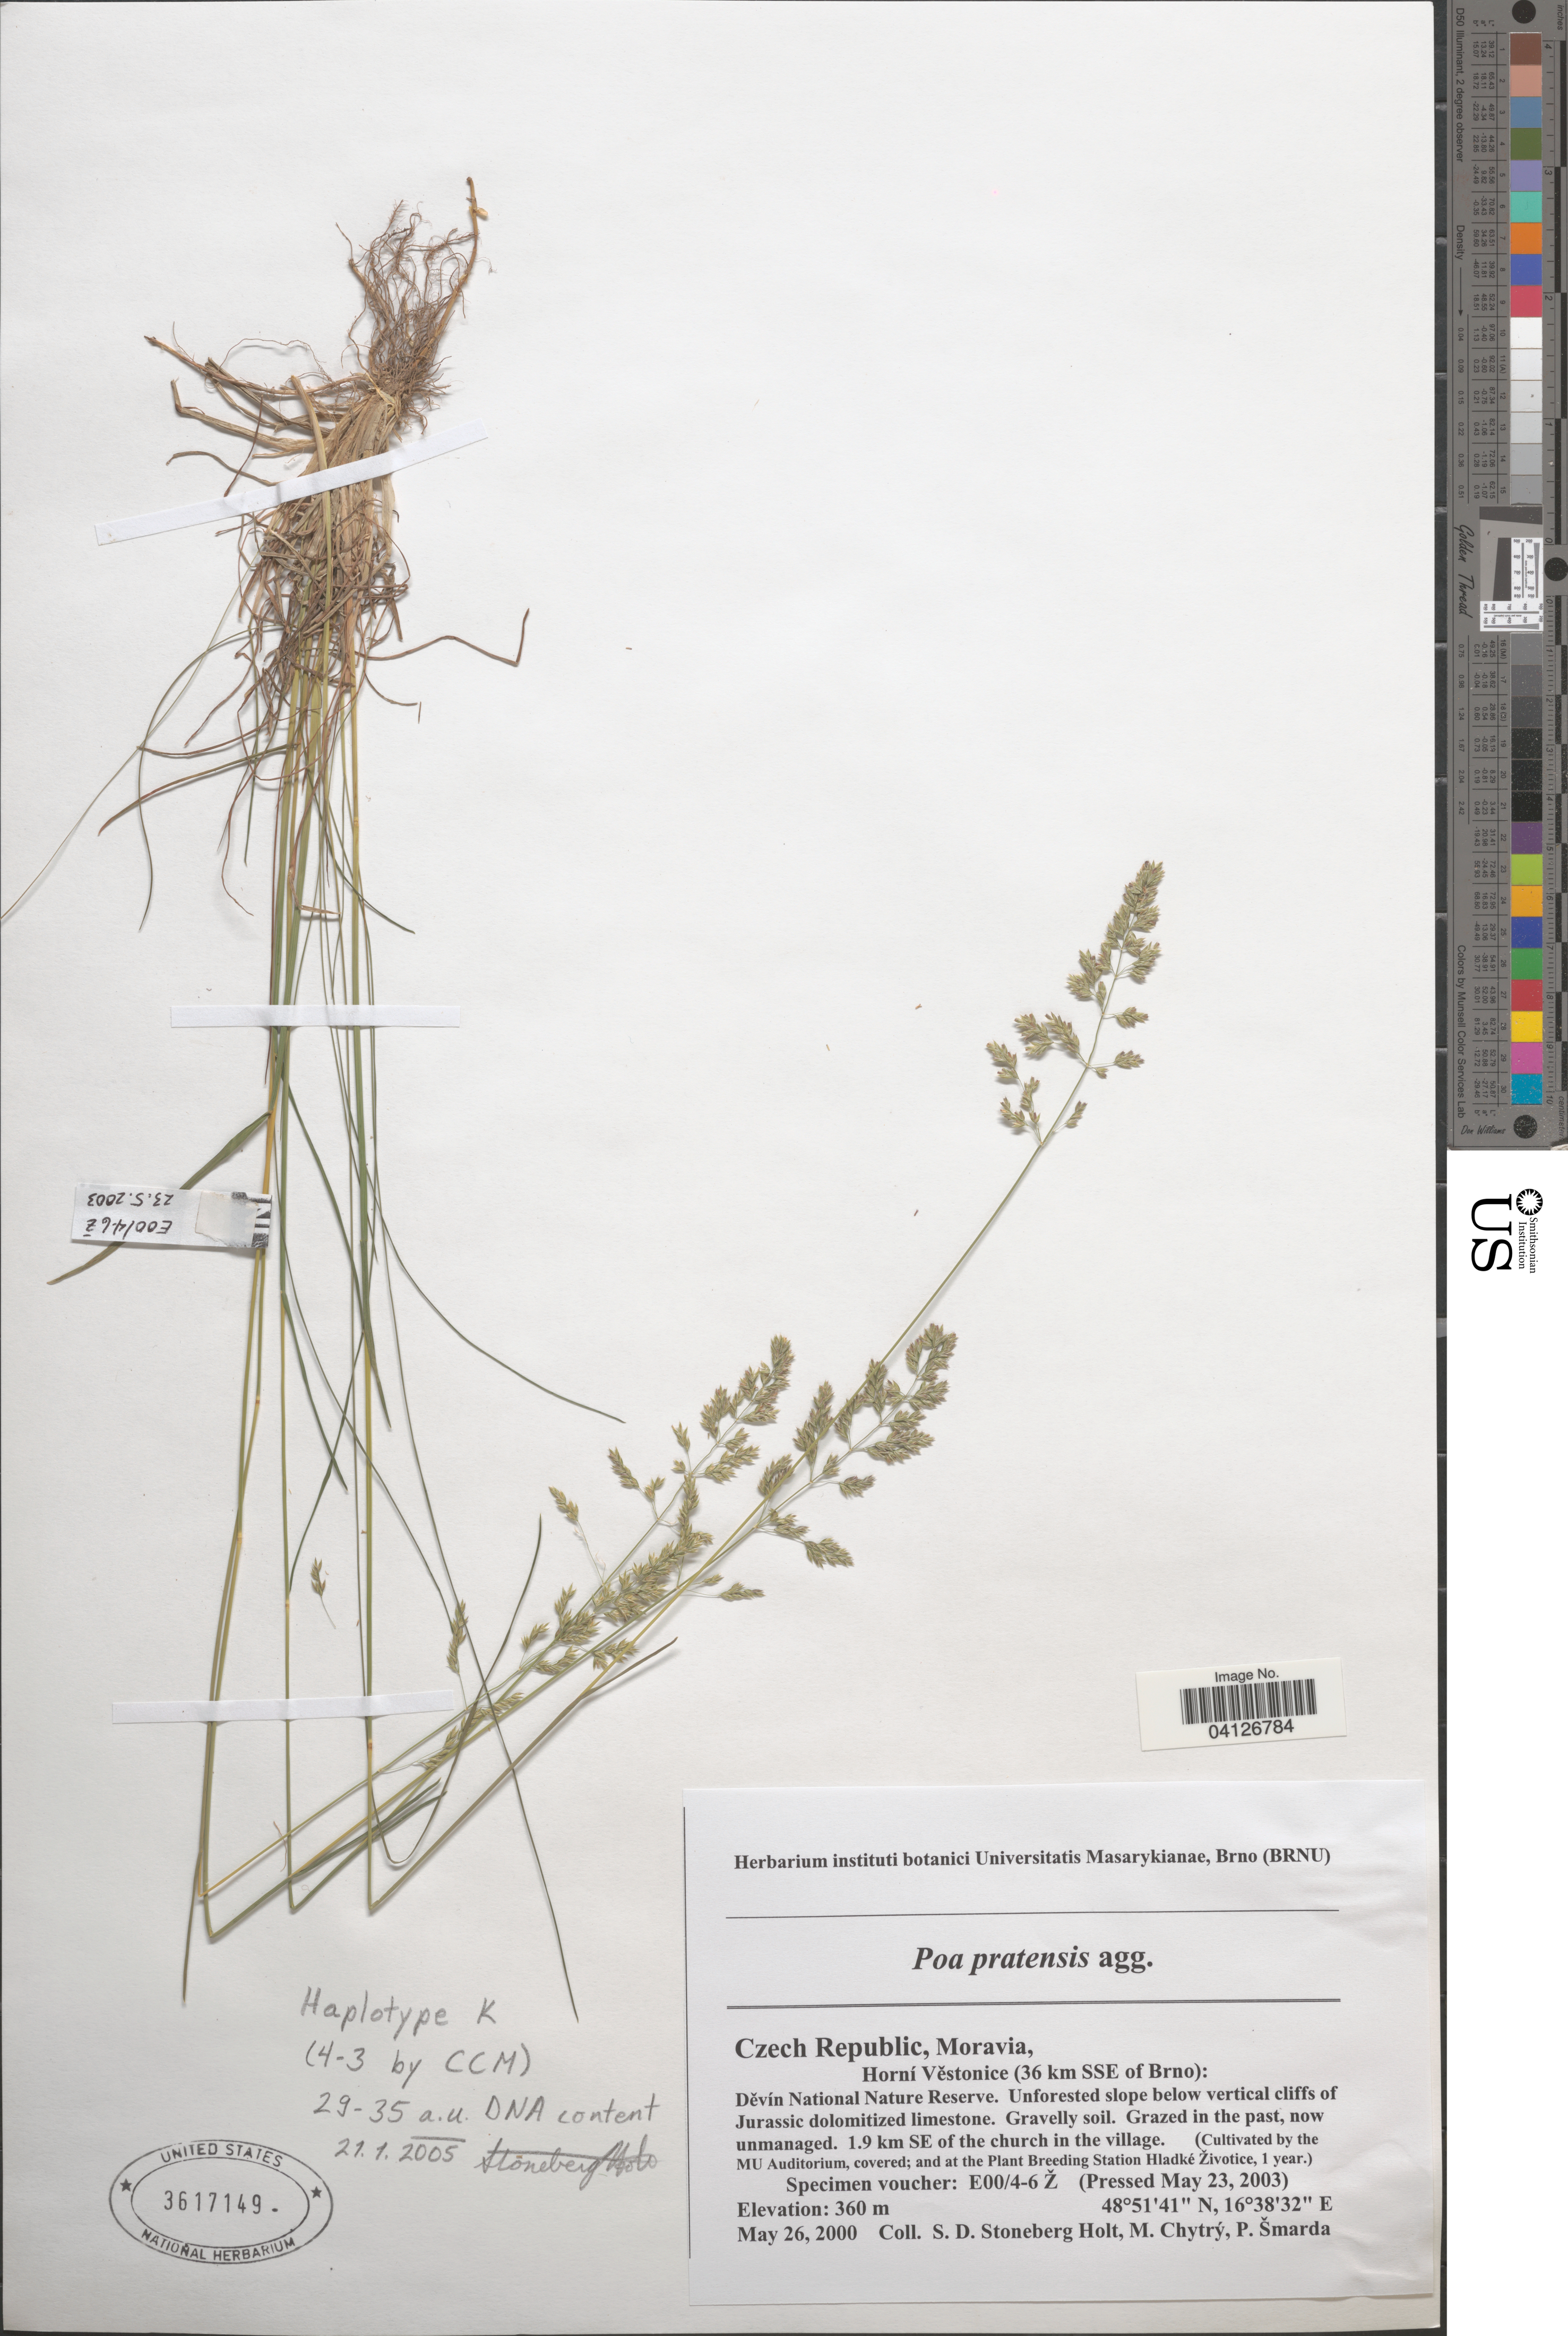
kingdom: Plantae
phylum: Tracheophyta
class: Liliopsida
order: Poales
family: Poaceae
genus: Poa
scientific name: Poa pratensis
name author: L.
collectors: Ex herb. instituti botanici Universitatis Masarykianae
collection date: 2003-05-23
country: Czechia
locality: (Cultivated by the MU Auditorium, covered; and at the Plant Breeding Station Hladké Životice, 1 year.).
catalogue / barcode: US 3617149